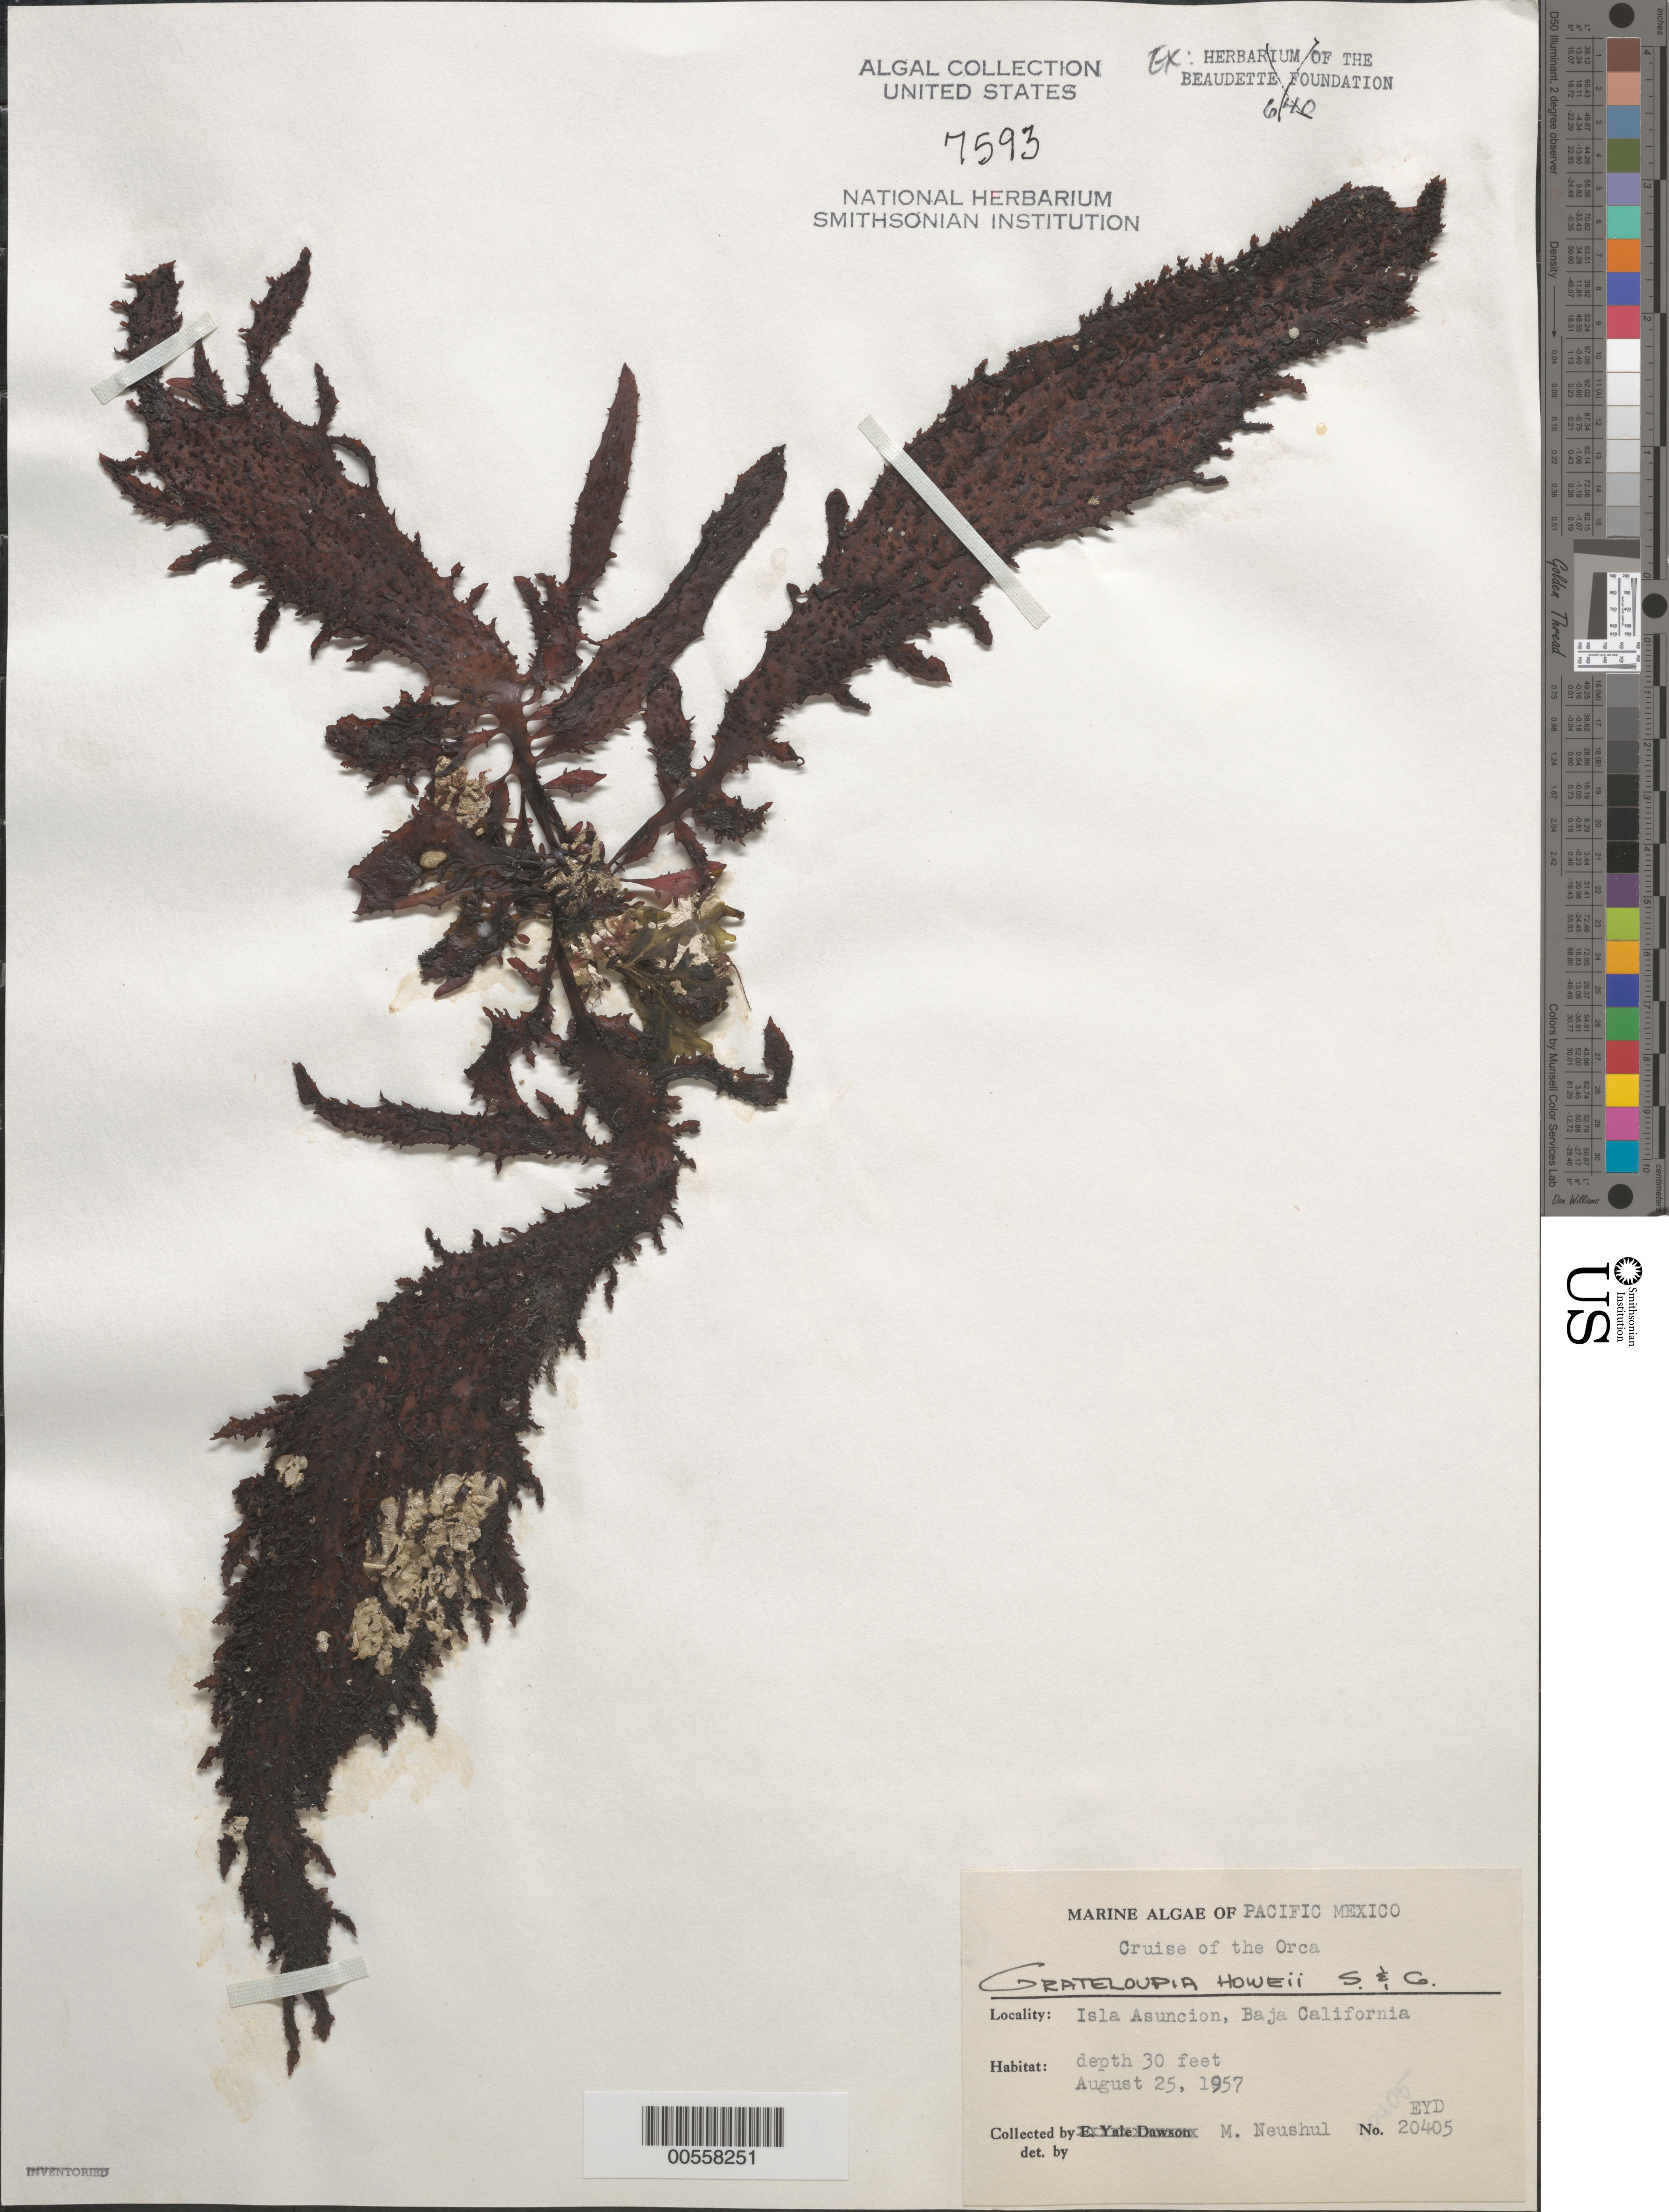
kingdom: Plantae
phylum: Rhodophyta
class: Florideophyceae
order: Halymeniales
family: Halymeniaceae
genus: Grateloupia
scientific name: Grateloupia howeii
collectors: M. Neushul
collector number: EYD 20405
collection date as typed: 25 Aug 1957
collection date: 1957-08-25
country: Mexico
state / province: Baja California Sur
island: Isla Asuncion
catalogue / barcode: US 7593